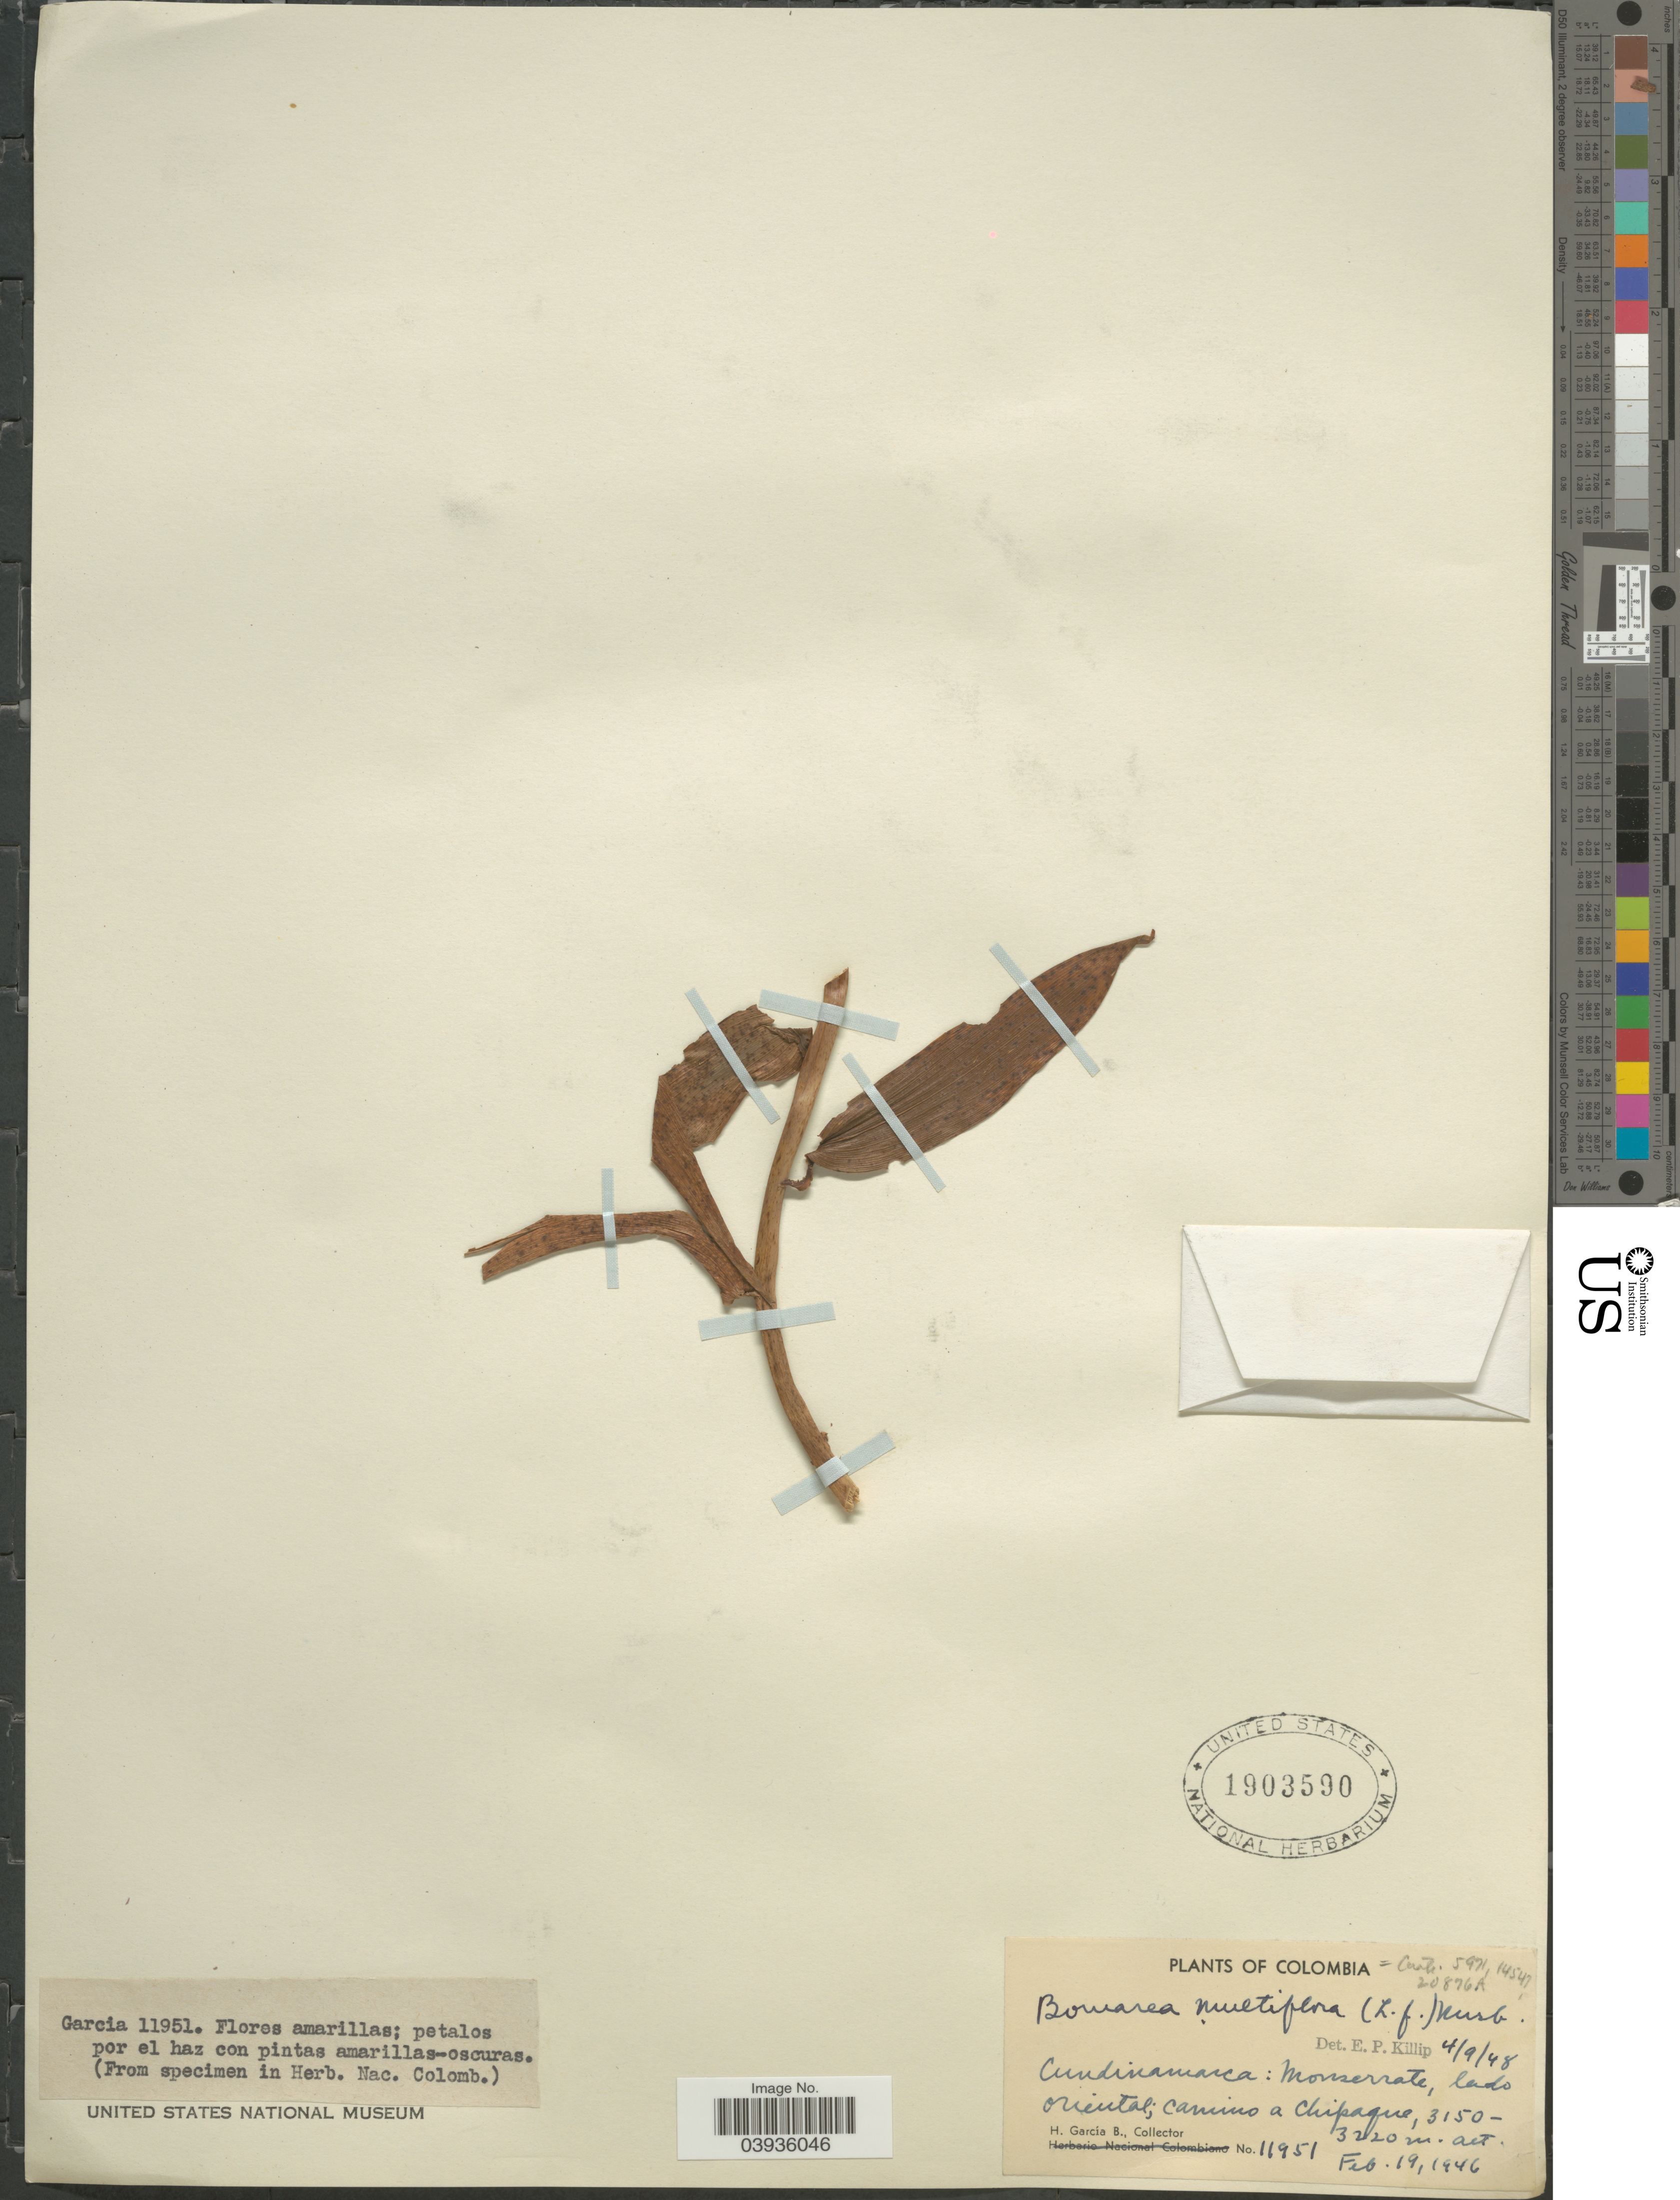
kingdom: Plantae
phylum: Tracheophyta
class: Liliopsida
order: Liliales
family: Alstroemeriaceae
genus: Bomarea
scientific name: Bomarea multiflora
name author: (L. f.) Mirb.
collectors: H. García B.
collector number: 11951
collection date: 1946-02-19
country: Colombia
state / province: Cundinamarca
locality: Monserrate, lado oriental; camino a Chipaque.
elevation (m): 3150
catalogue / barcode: US 1903590